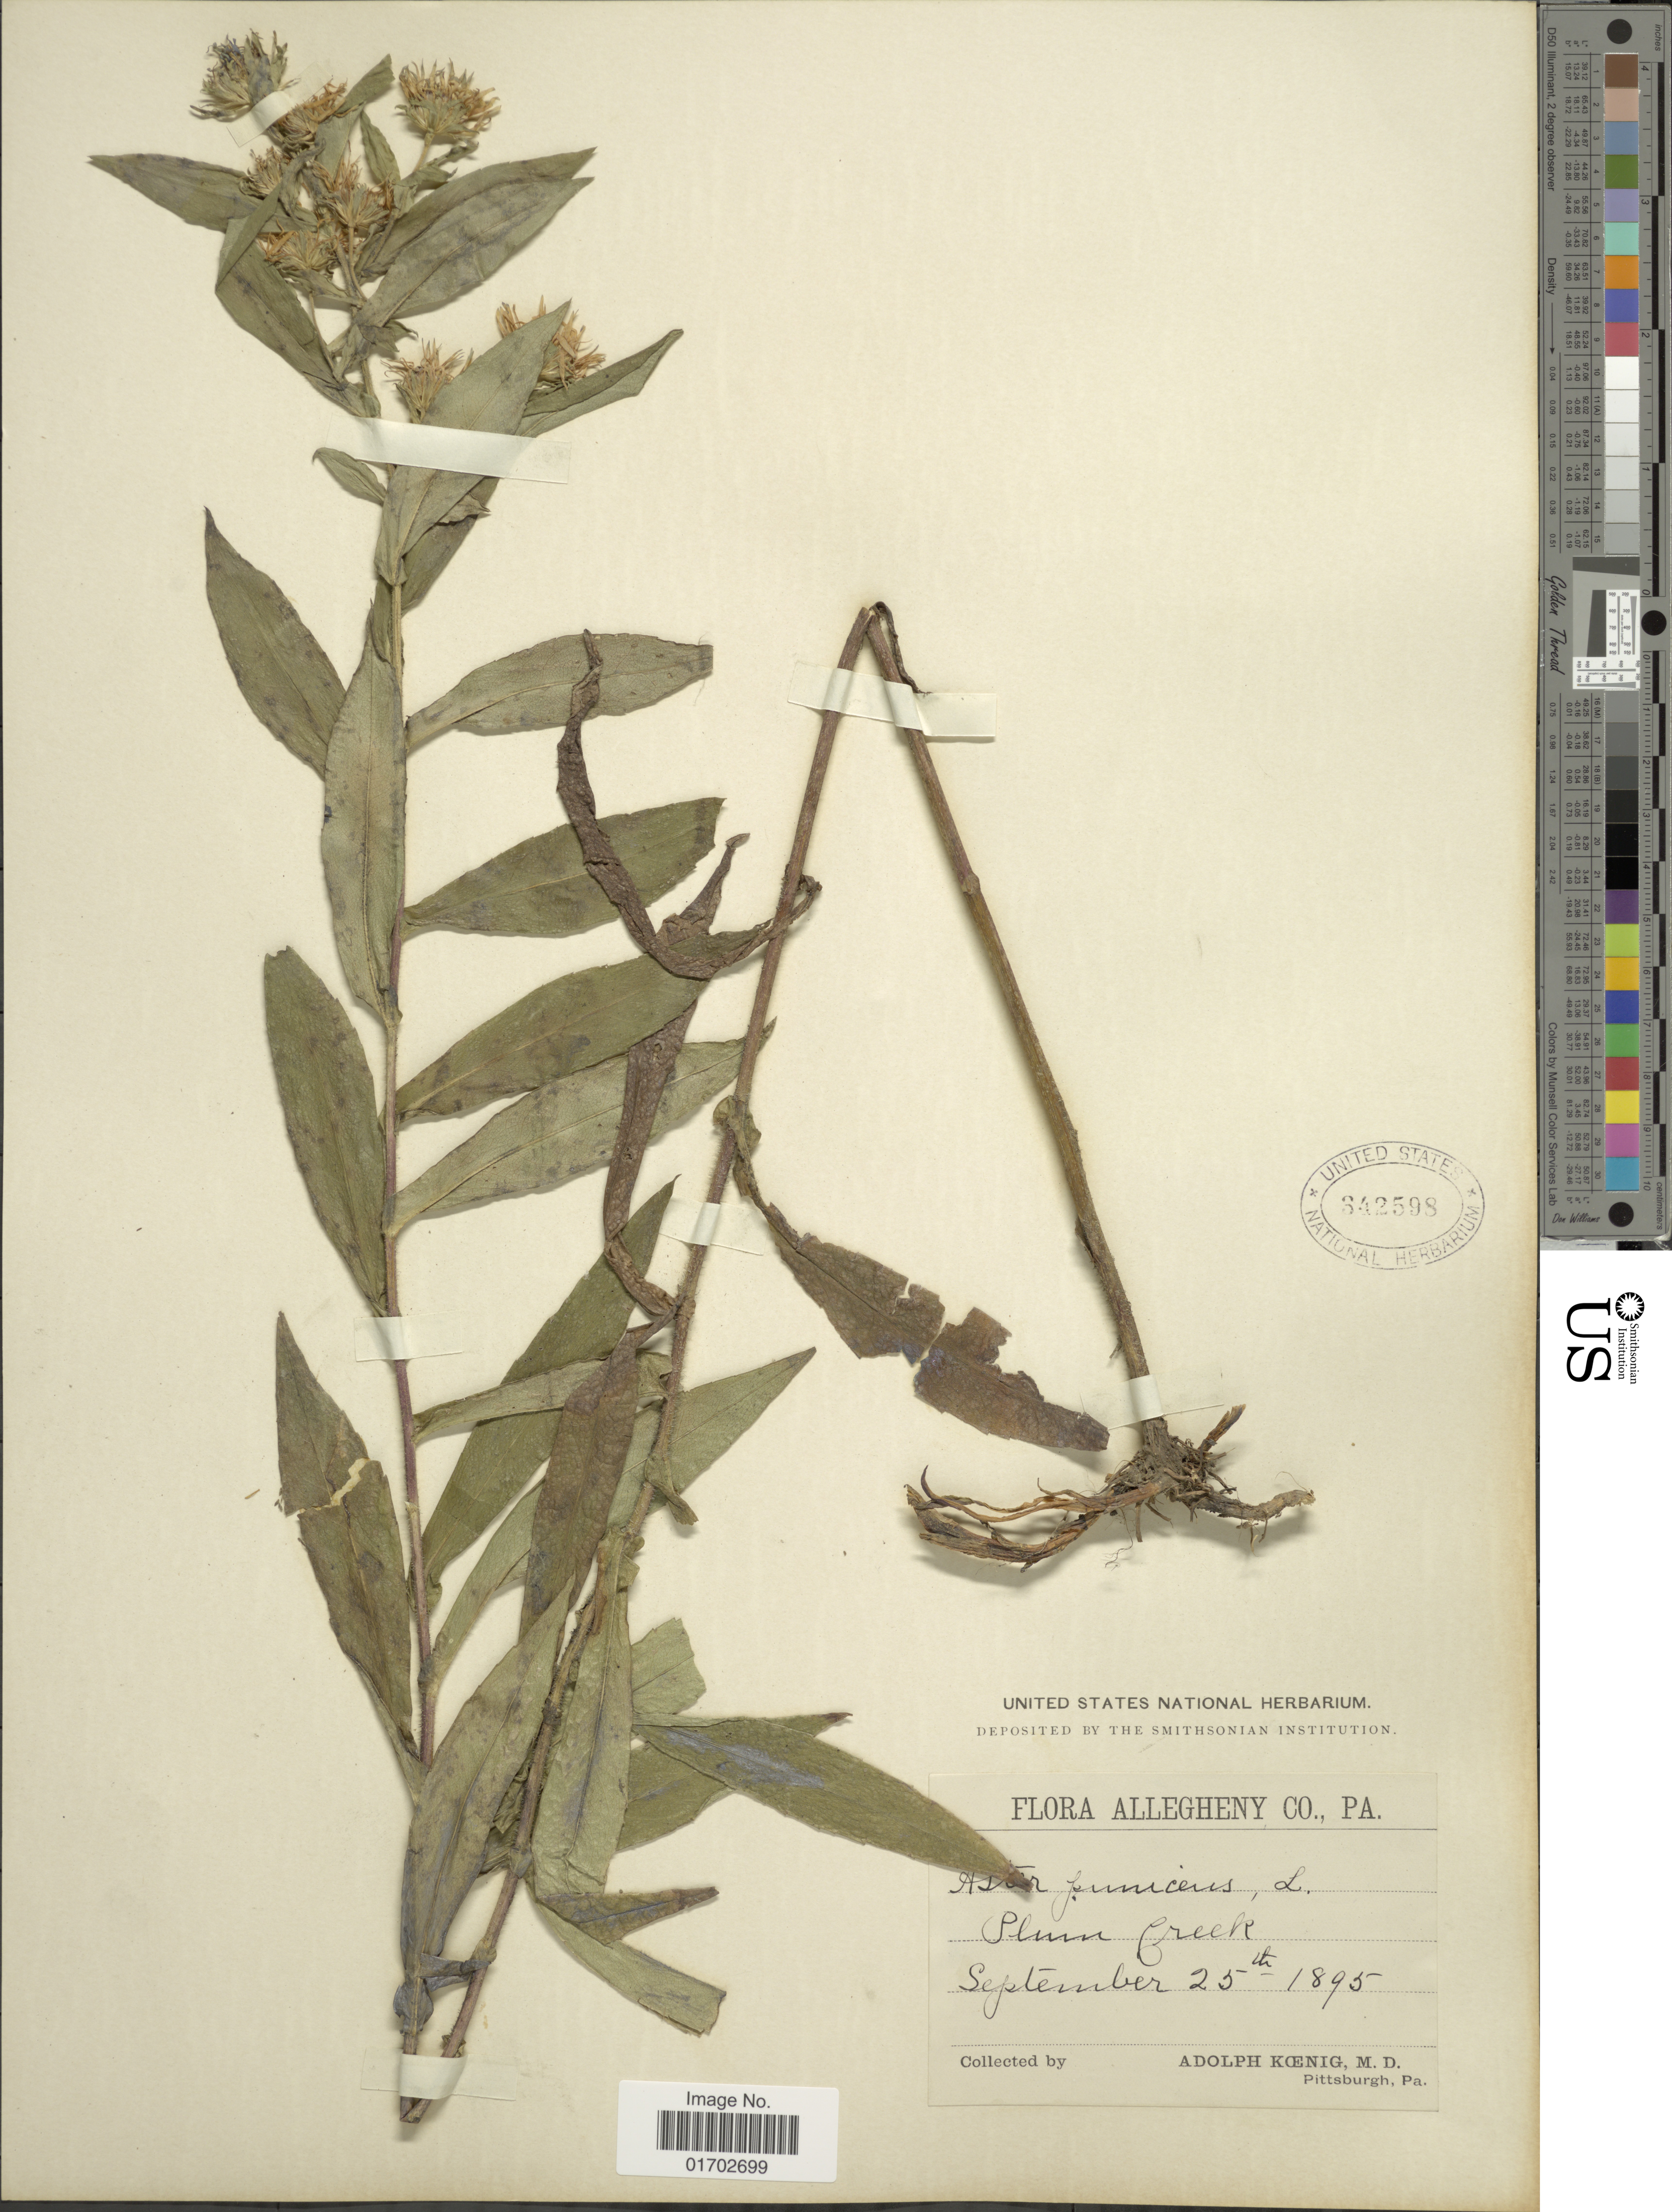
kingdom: Plantae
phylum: Tracheophyta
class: Magnoliopsida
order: Asterales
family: Asteraceae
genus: Symphyotrichum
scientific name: Symphyotrichum puniceum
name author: (L.) Á. Löve & D. Löve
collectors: A. Koenig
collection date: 1895-09-25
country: United States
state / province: Pennsylvania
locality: Allegheny Co, Plum Creek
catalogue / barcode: US 342598